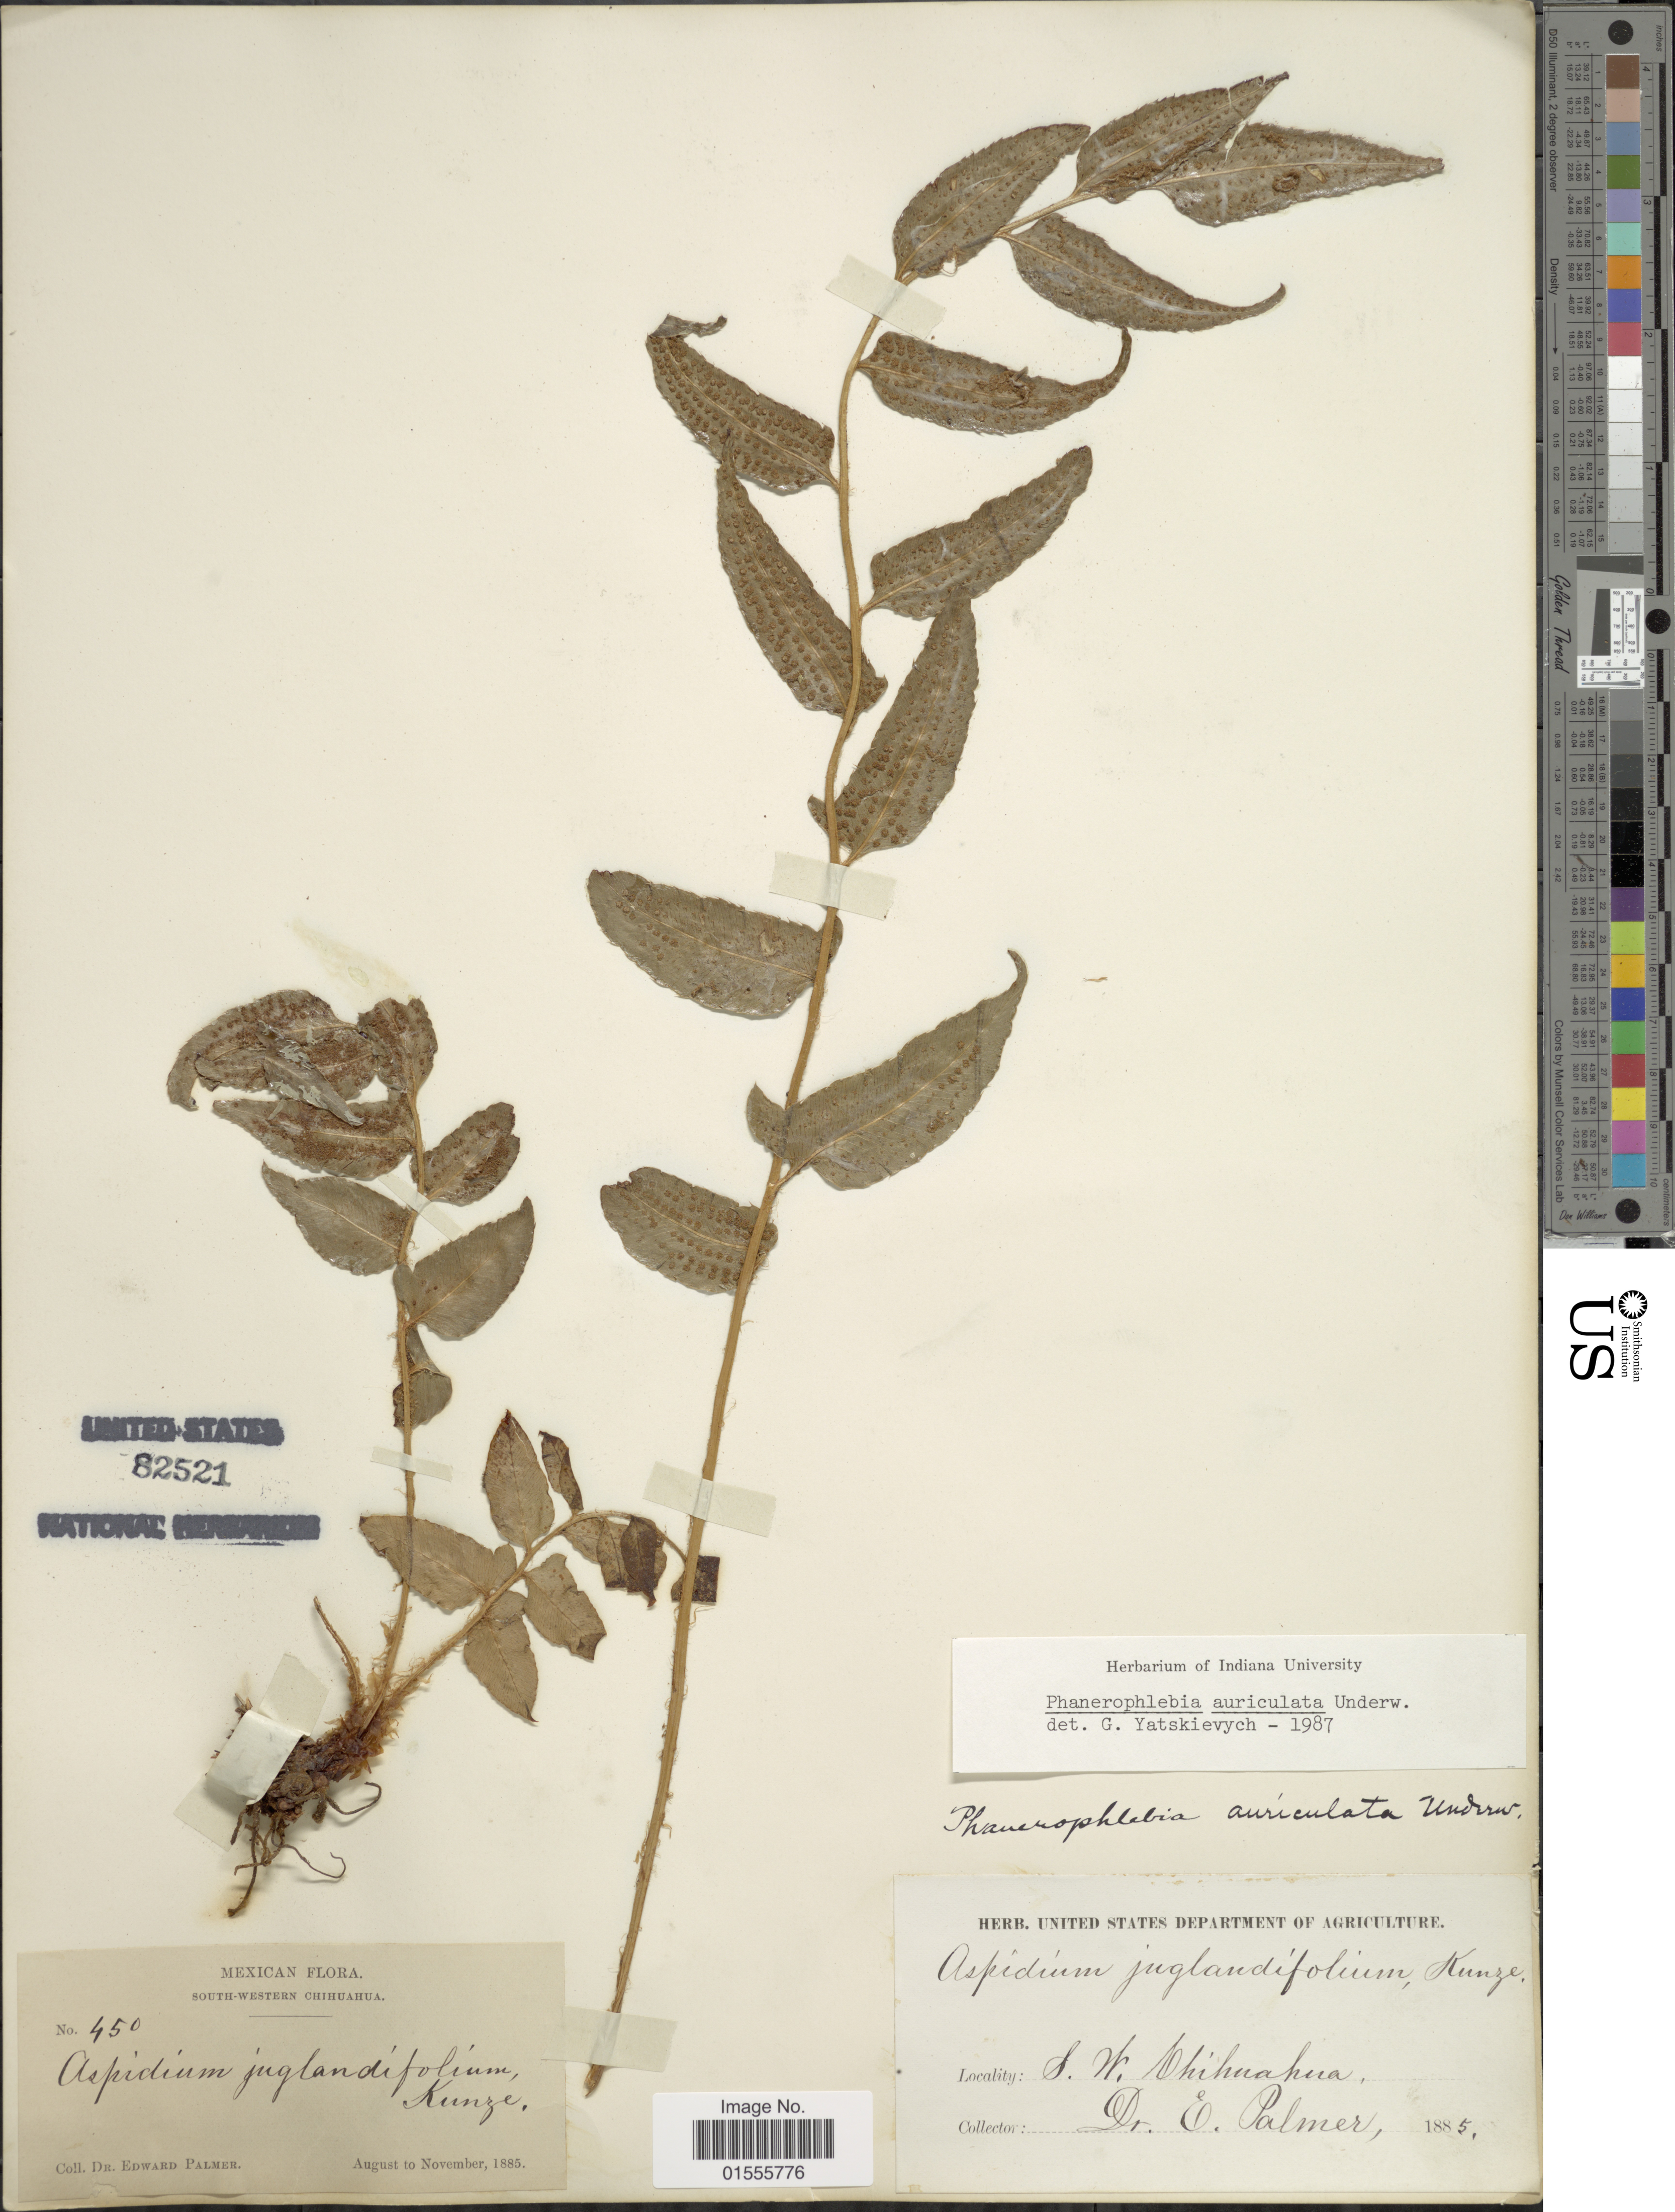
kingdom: Plantae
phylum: Tracheophyta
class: Polypodiopsida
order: Polypodiales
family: Dryopteridaceae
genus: Phanerophlebia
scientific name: Phanerophlebia auriculata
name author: Underw.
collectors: E. Palmer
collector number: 450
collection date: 1885-08/1885-11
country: Mexico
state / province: Chihuahua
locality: South-western Chihuahua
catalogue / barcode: US 82521